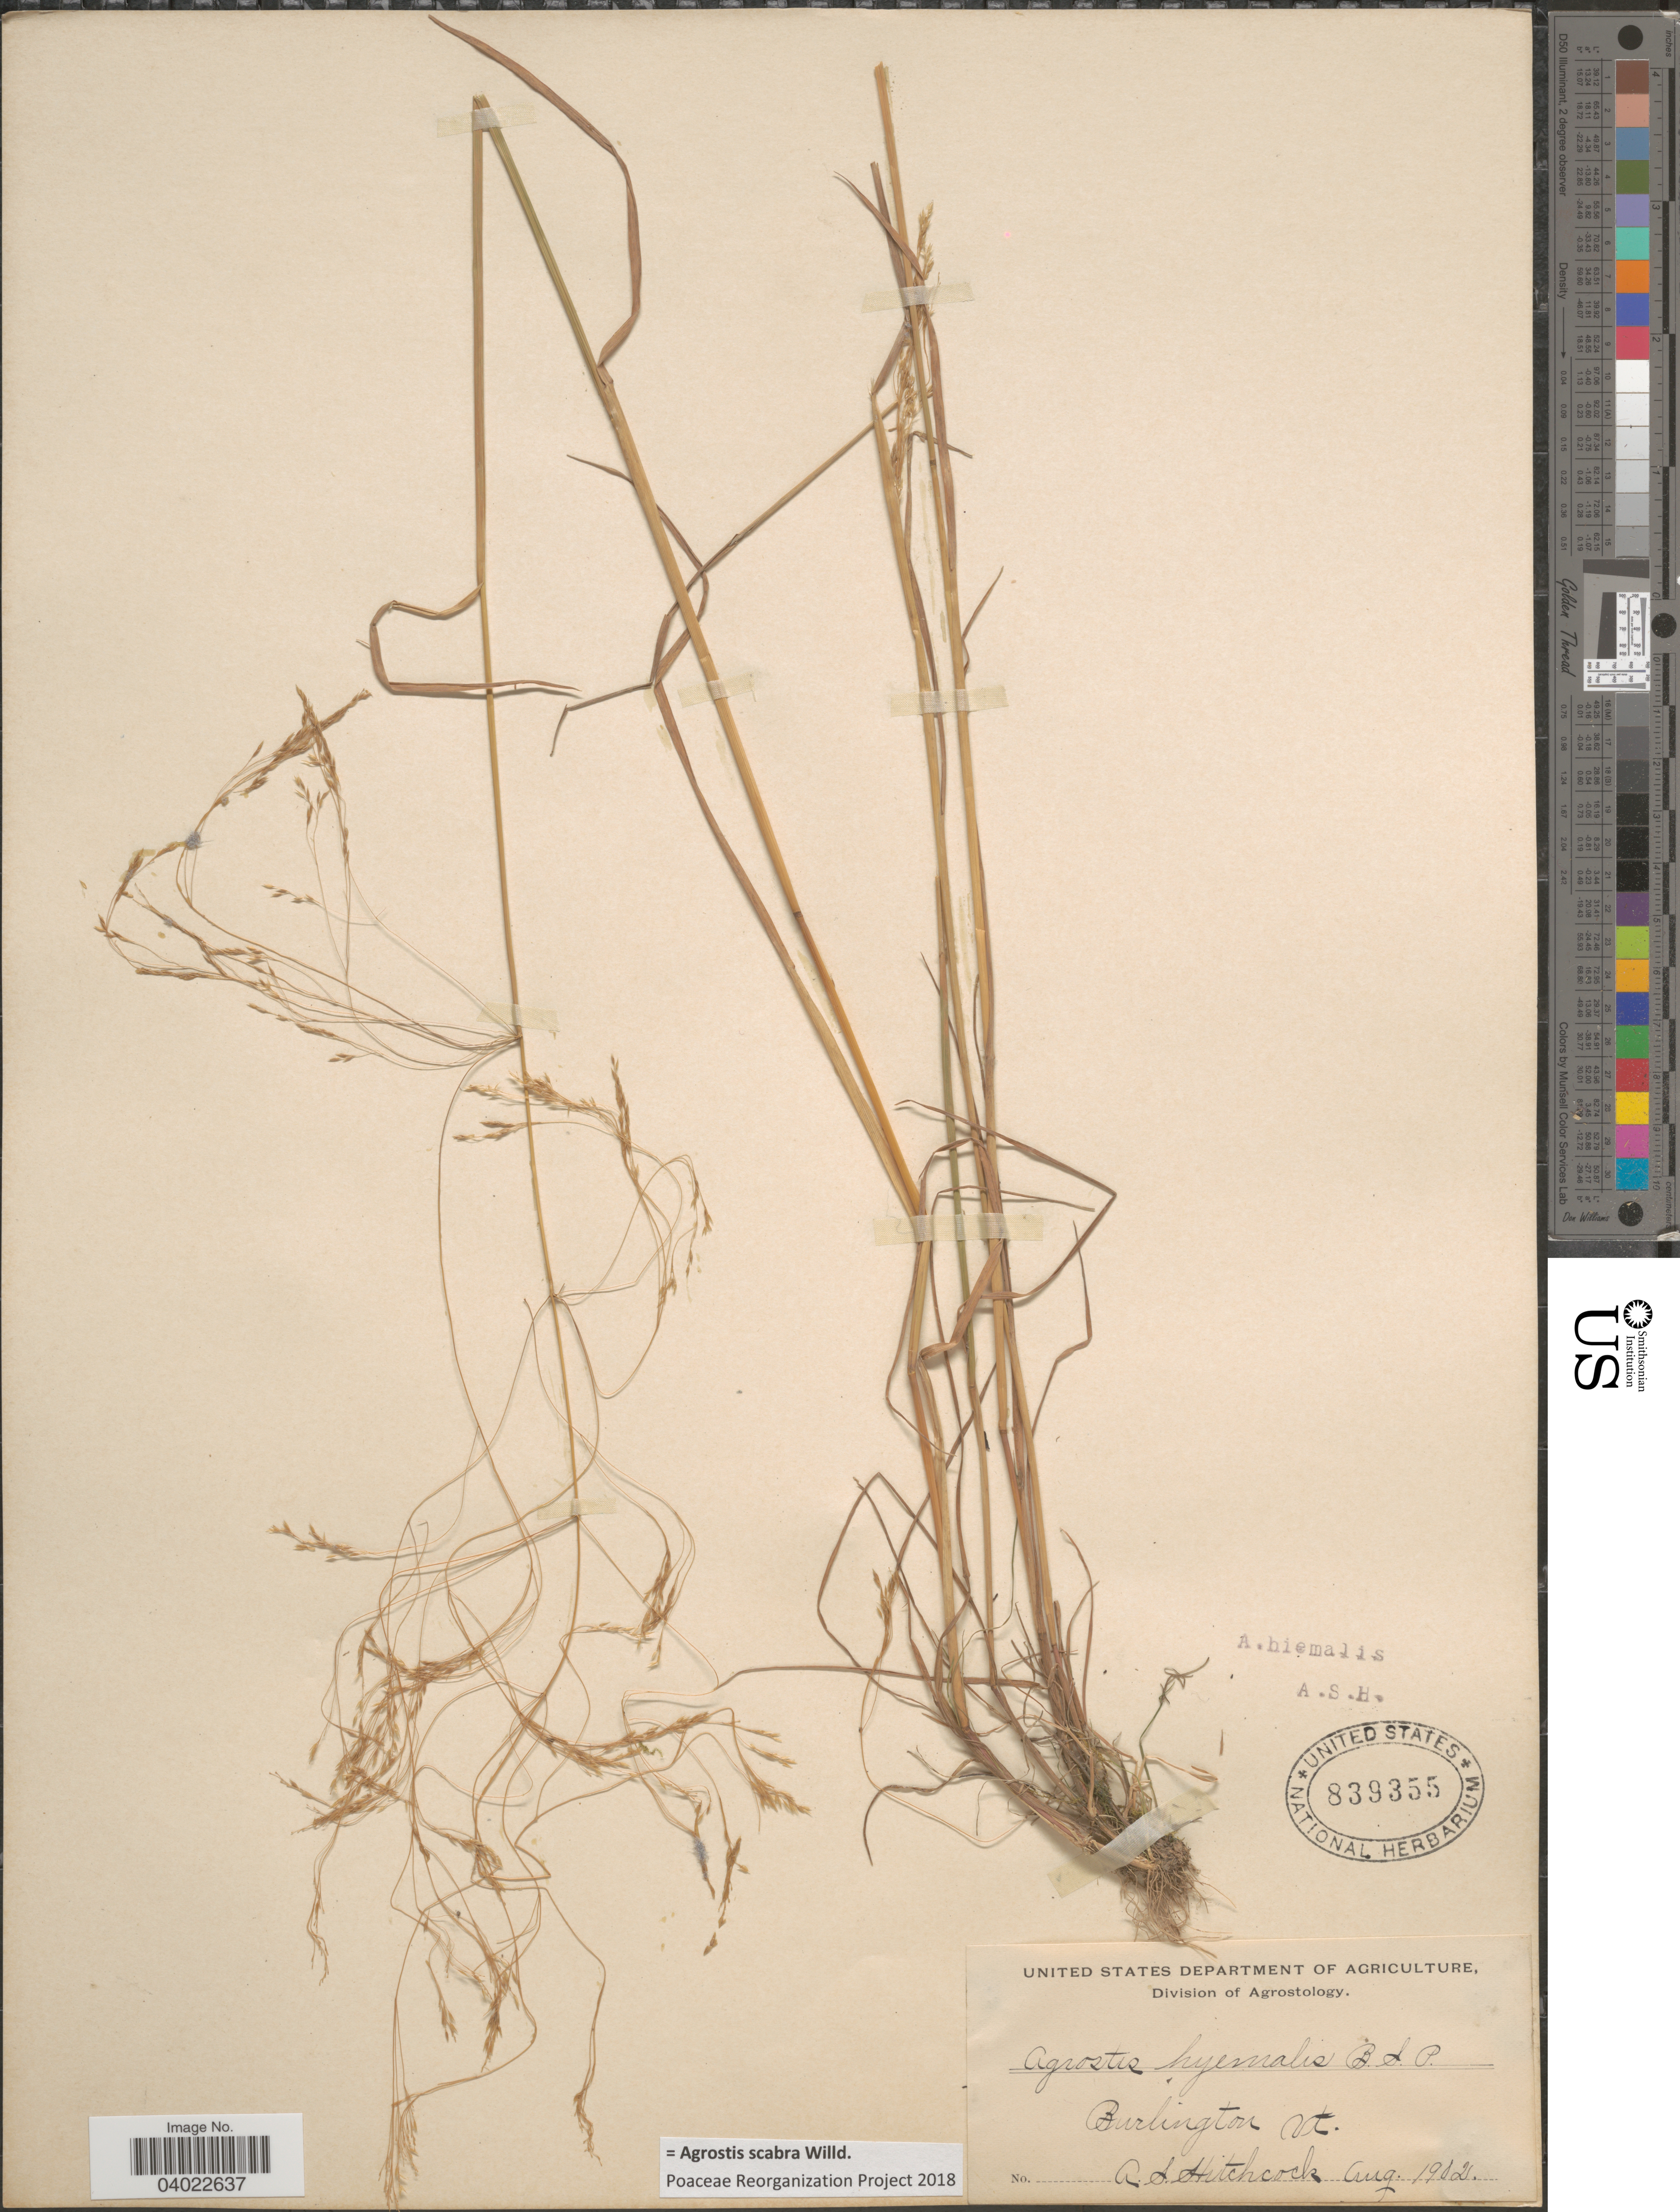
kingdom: Plantae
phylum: Tracheophyta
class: Liliopsida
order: Poales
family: Poaceae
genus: Agrostis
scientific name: Agrostis scabra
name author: Willd.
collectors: A. S. Hitchcock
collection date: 1902-08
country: United States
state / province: Vermont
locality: Burlington.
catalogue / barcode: US 839355